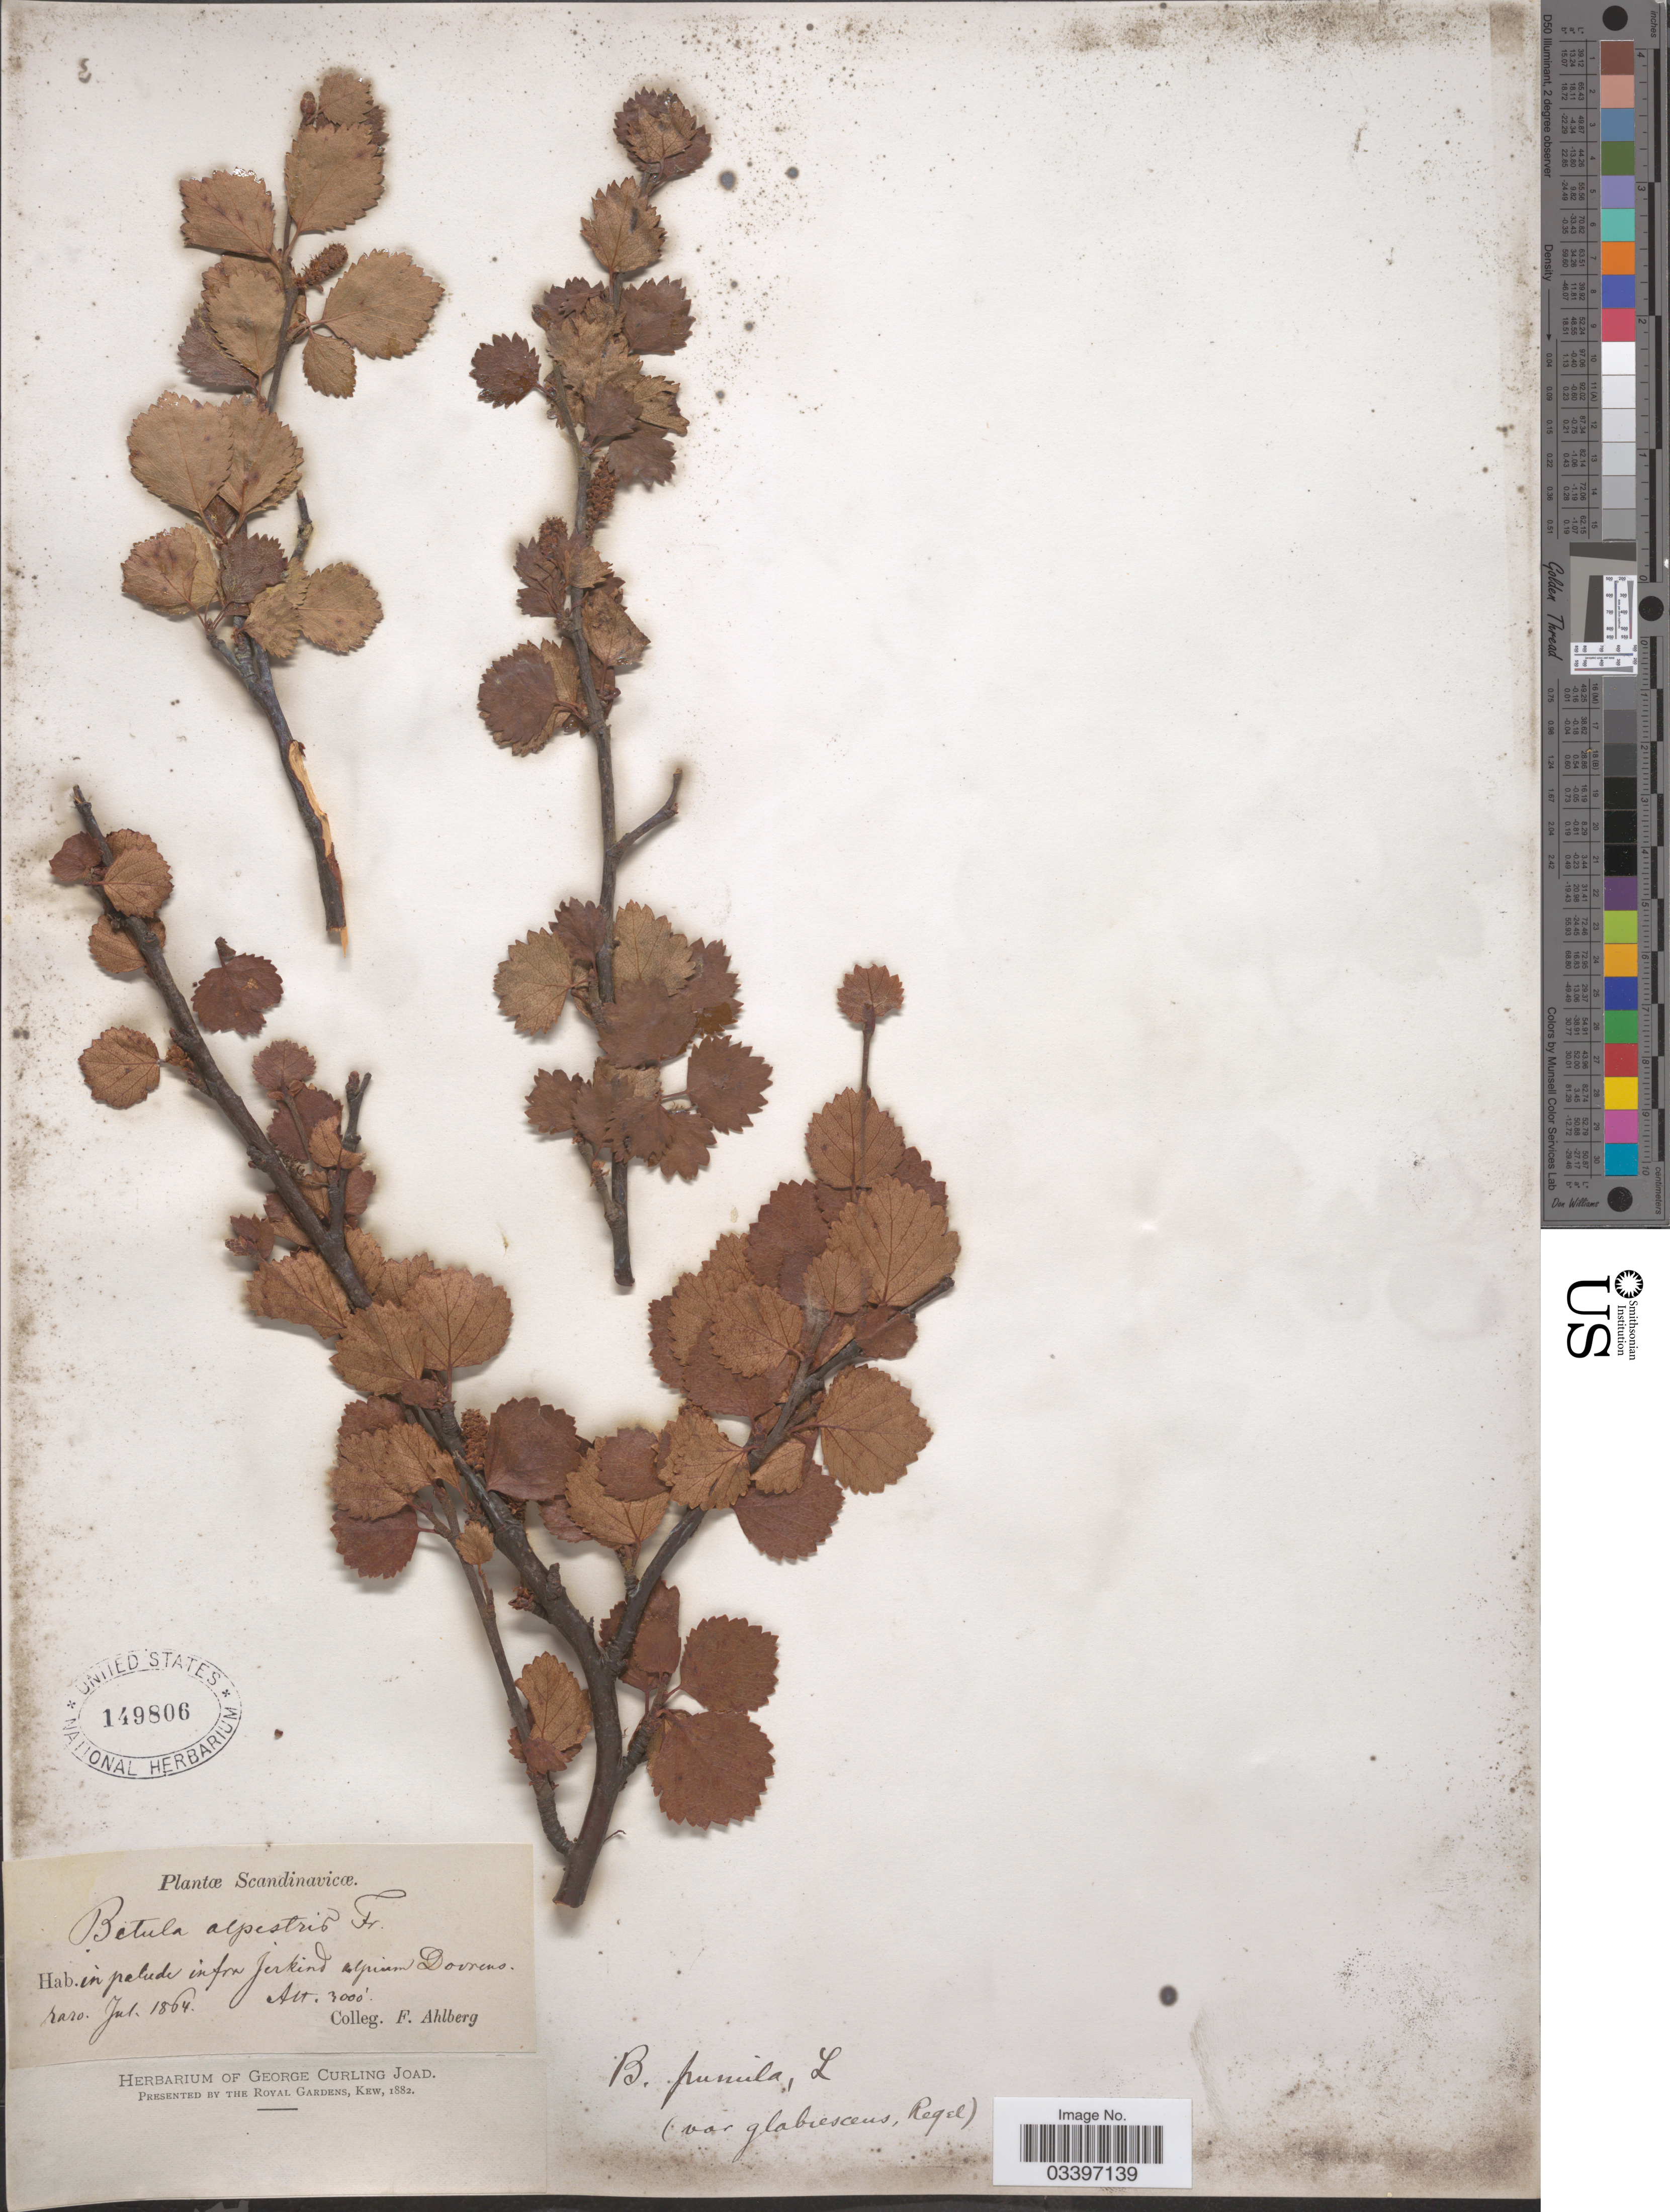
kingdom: Plantae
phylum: Tracheophyta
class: Magnoliopsida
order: Fagales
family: Betulaceae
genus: Betula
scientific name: Betula pumila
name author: L.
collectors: F. Ahlberg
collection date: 1864-07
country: Norway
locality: Scandinavicæ. In palude infra Jerkind alpiam Dovrens.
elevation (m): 914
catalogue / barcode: US 149806